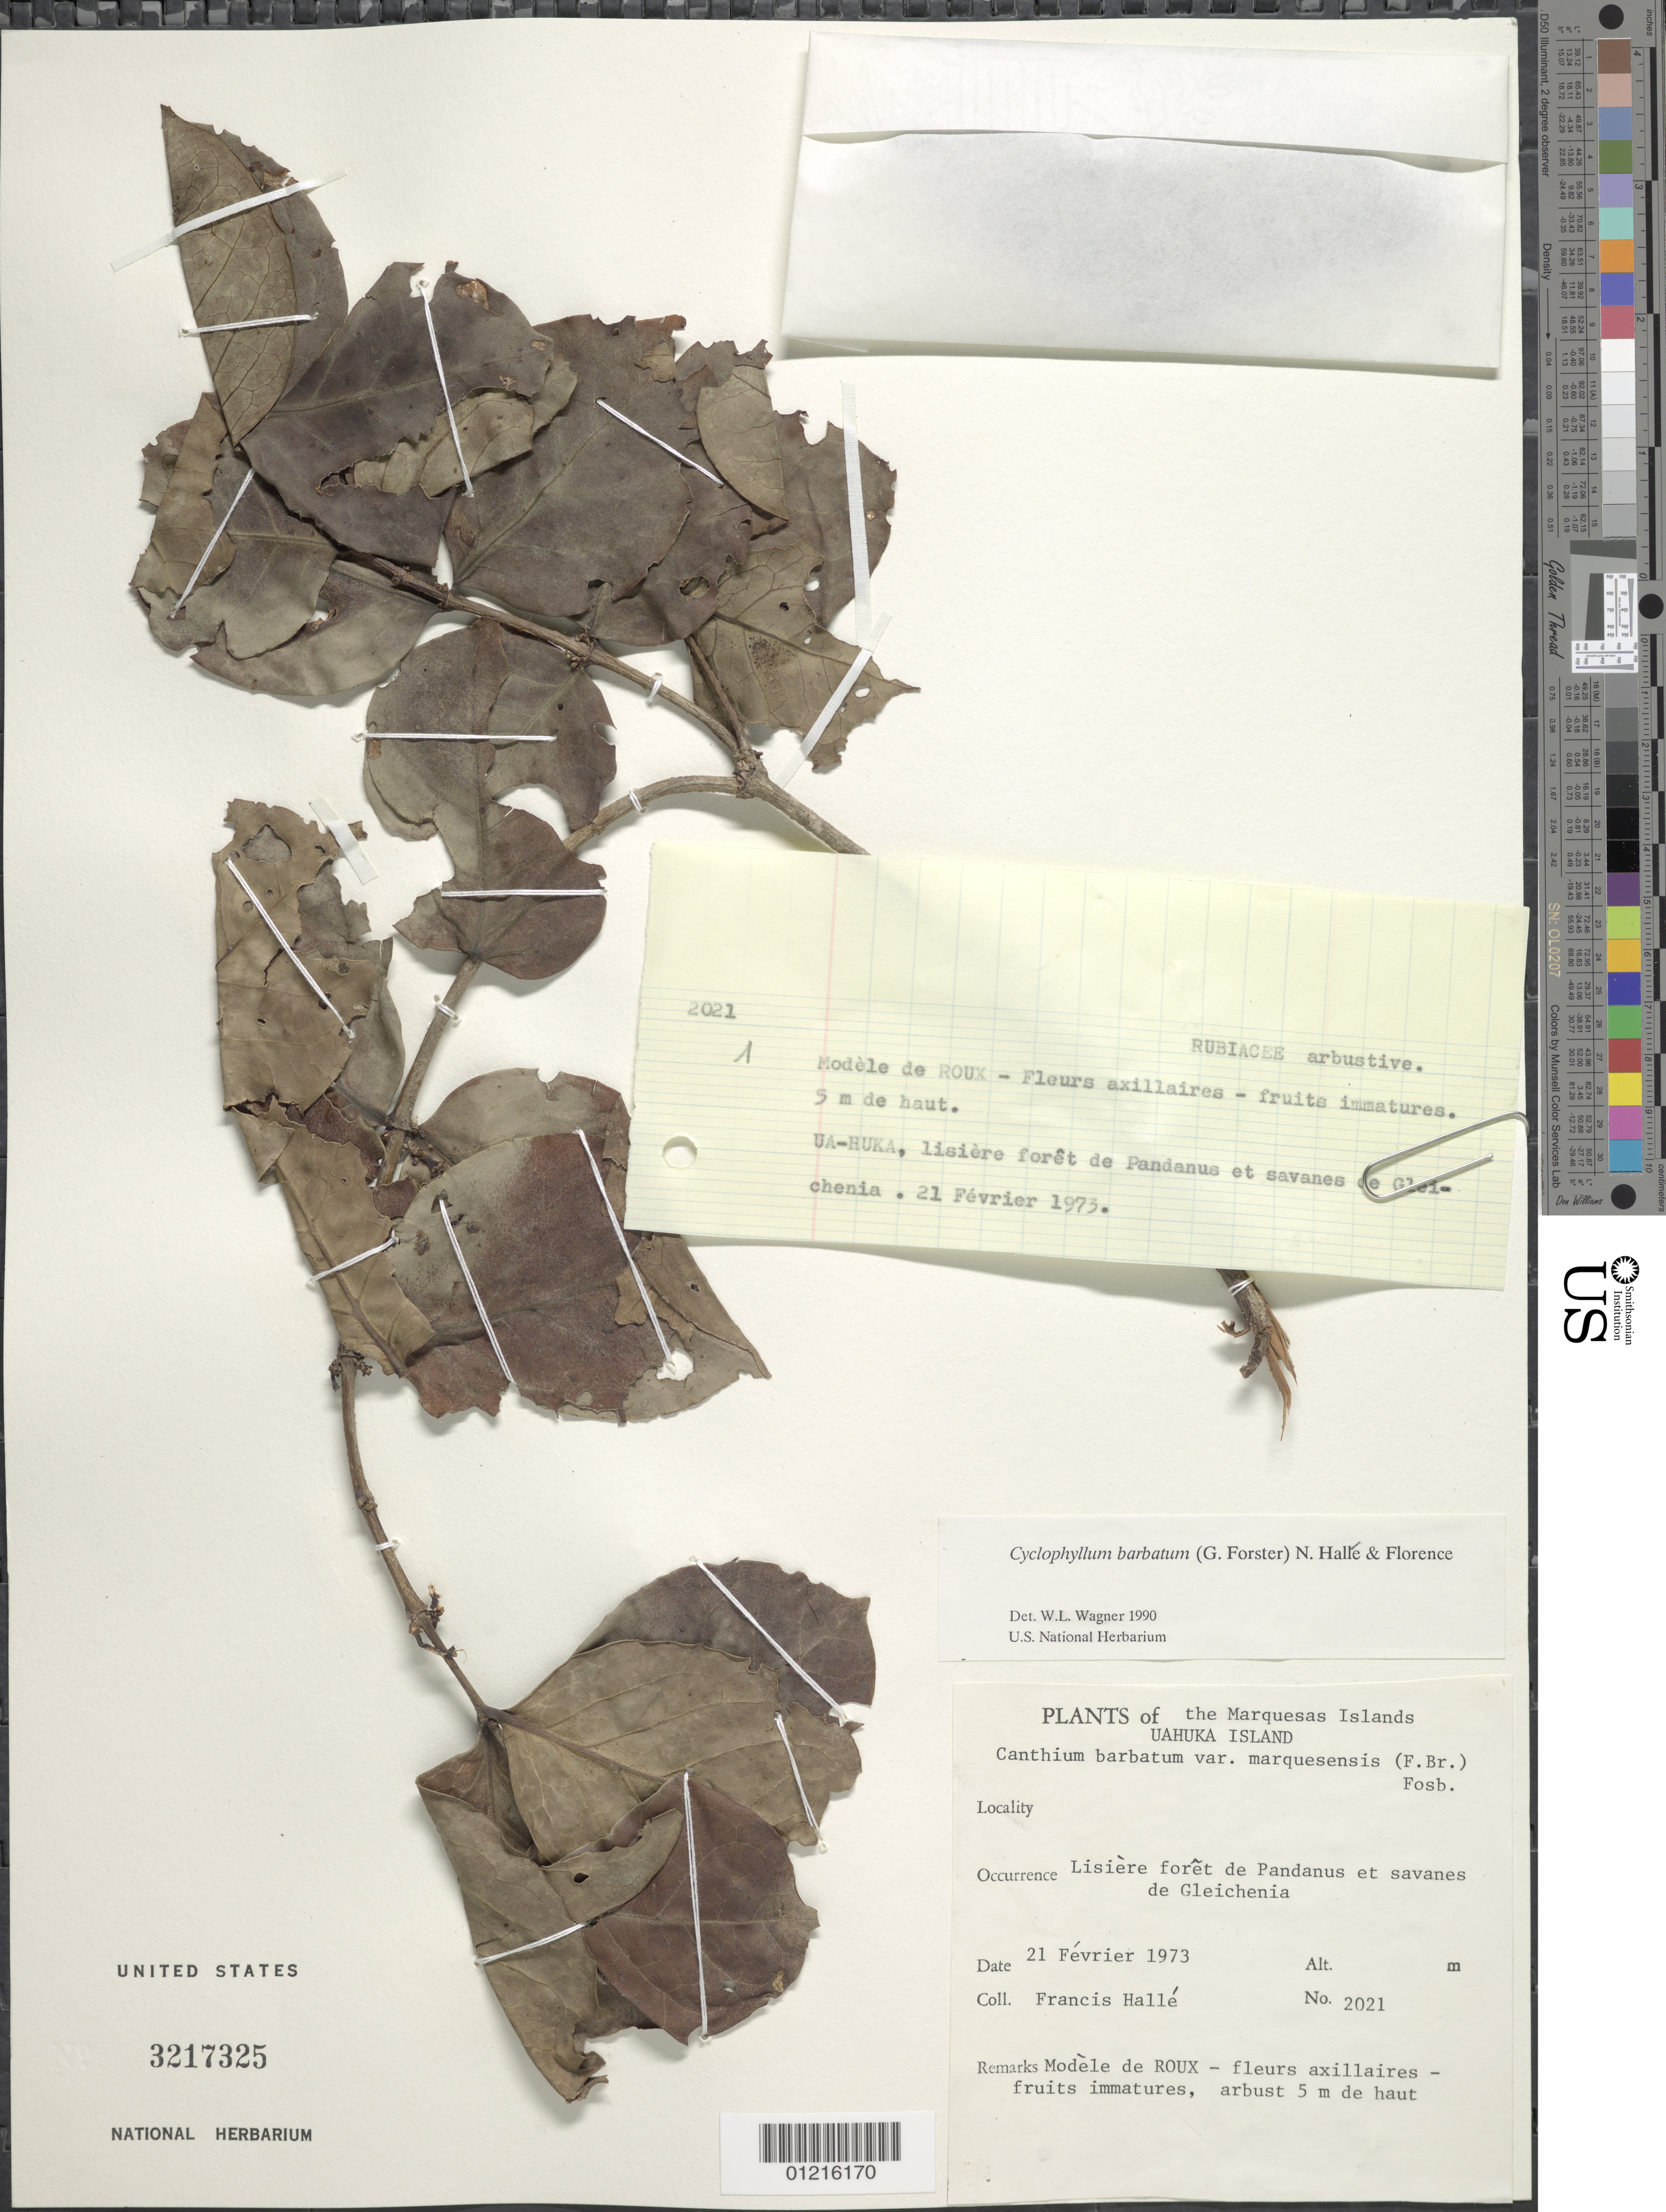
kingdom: Plantae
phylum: Tracheophyta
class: Magnoliopsida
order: Gentianales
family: Rubiaceae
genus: Cyclophyllum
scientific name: Cyclophyllum barbatum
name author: (G. Forst.) N. Hallé & J. Florence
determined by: Wagner, W. L., (BOT), Smithsonian Institution - National Museum of Natural History (UNITED STATES)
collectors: F. Hallé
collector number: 2021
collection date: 1973-02-21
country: French Polynesia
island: Ua Huka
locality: s.l.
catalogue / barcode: US 3217325